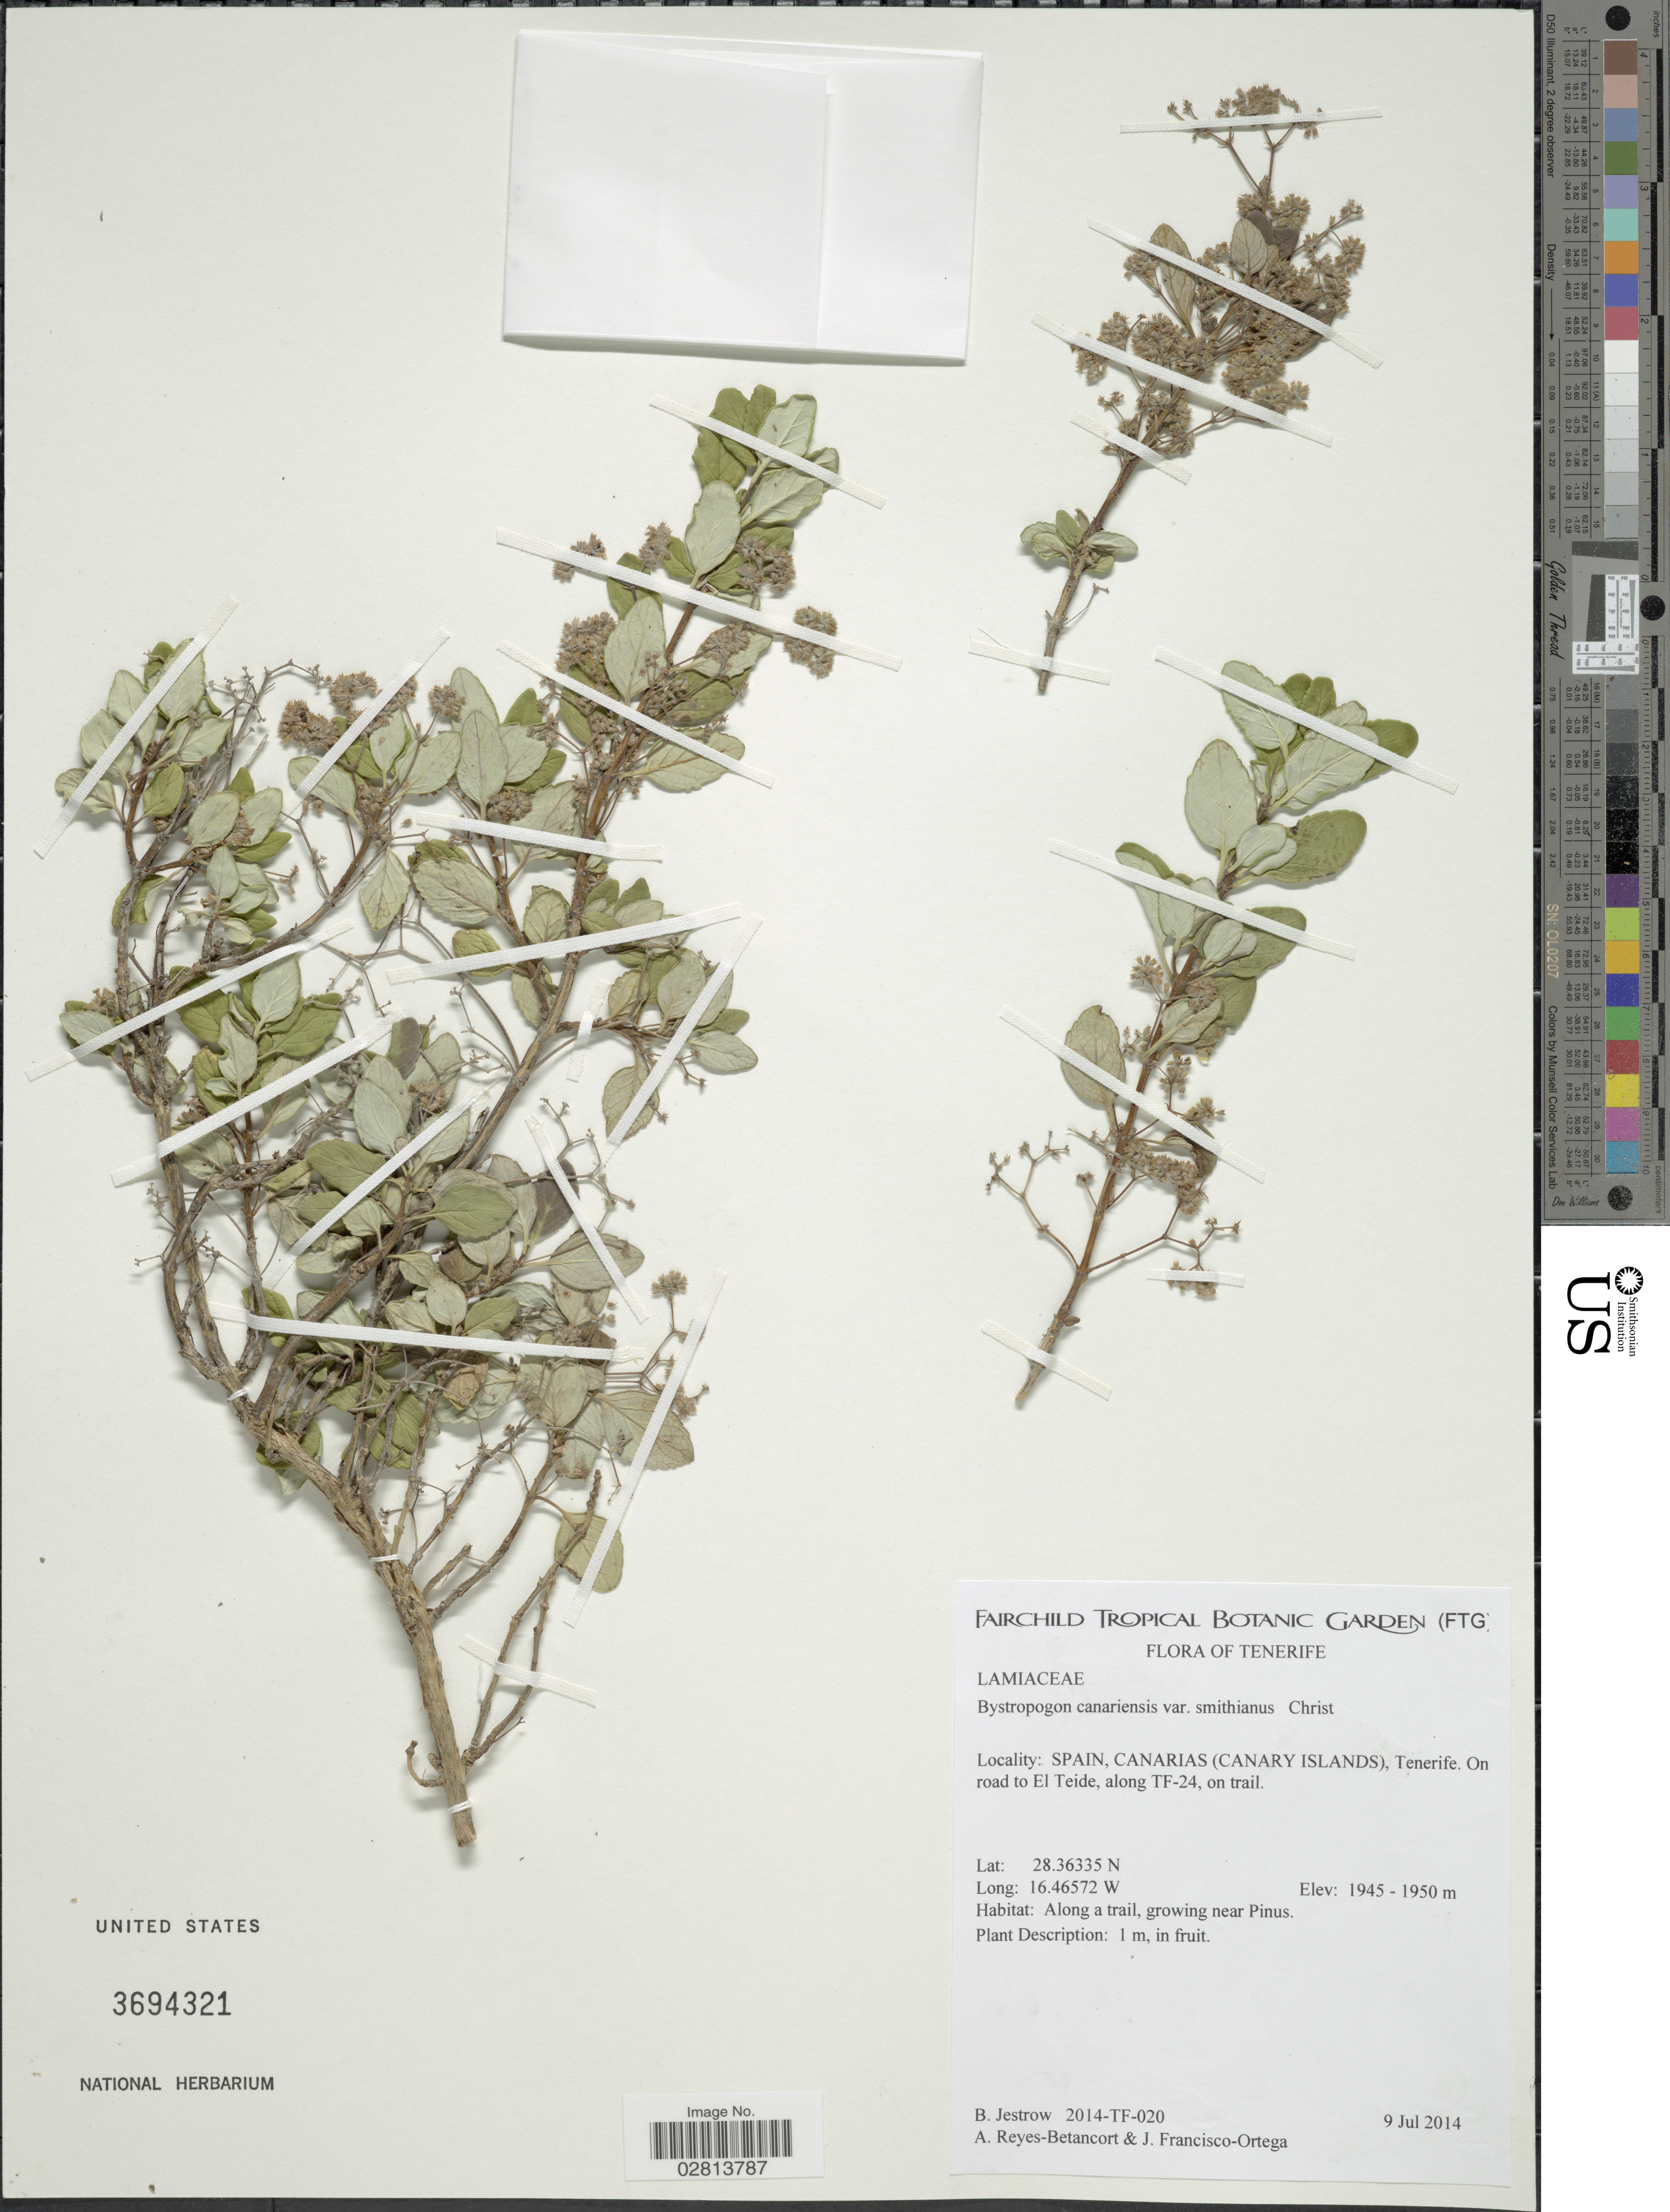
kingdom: Plantae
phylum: Tracheophyta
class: Magnoliopsida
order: Lamiales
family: Lamiaceae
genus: Bystropogon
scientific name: Bystropogon canariensis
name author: (L.) L'Hér.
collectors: B. Jestrow, A. Reyes-Betancort & J. Fransisco-Ortega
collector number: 2014-TF-020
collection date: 2014-07-09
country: Spain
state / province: Canarias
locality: Tenerife, (Canary Islands), Tenerife. On road to El Teide, along TF-24, on trail.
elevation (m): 1945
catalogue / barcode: US 3694321